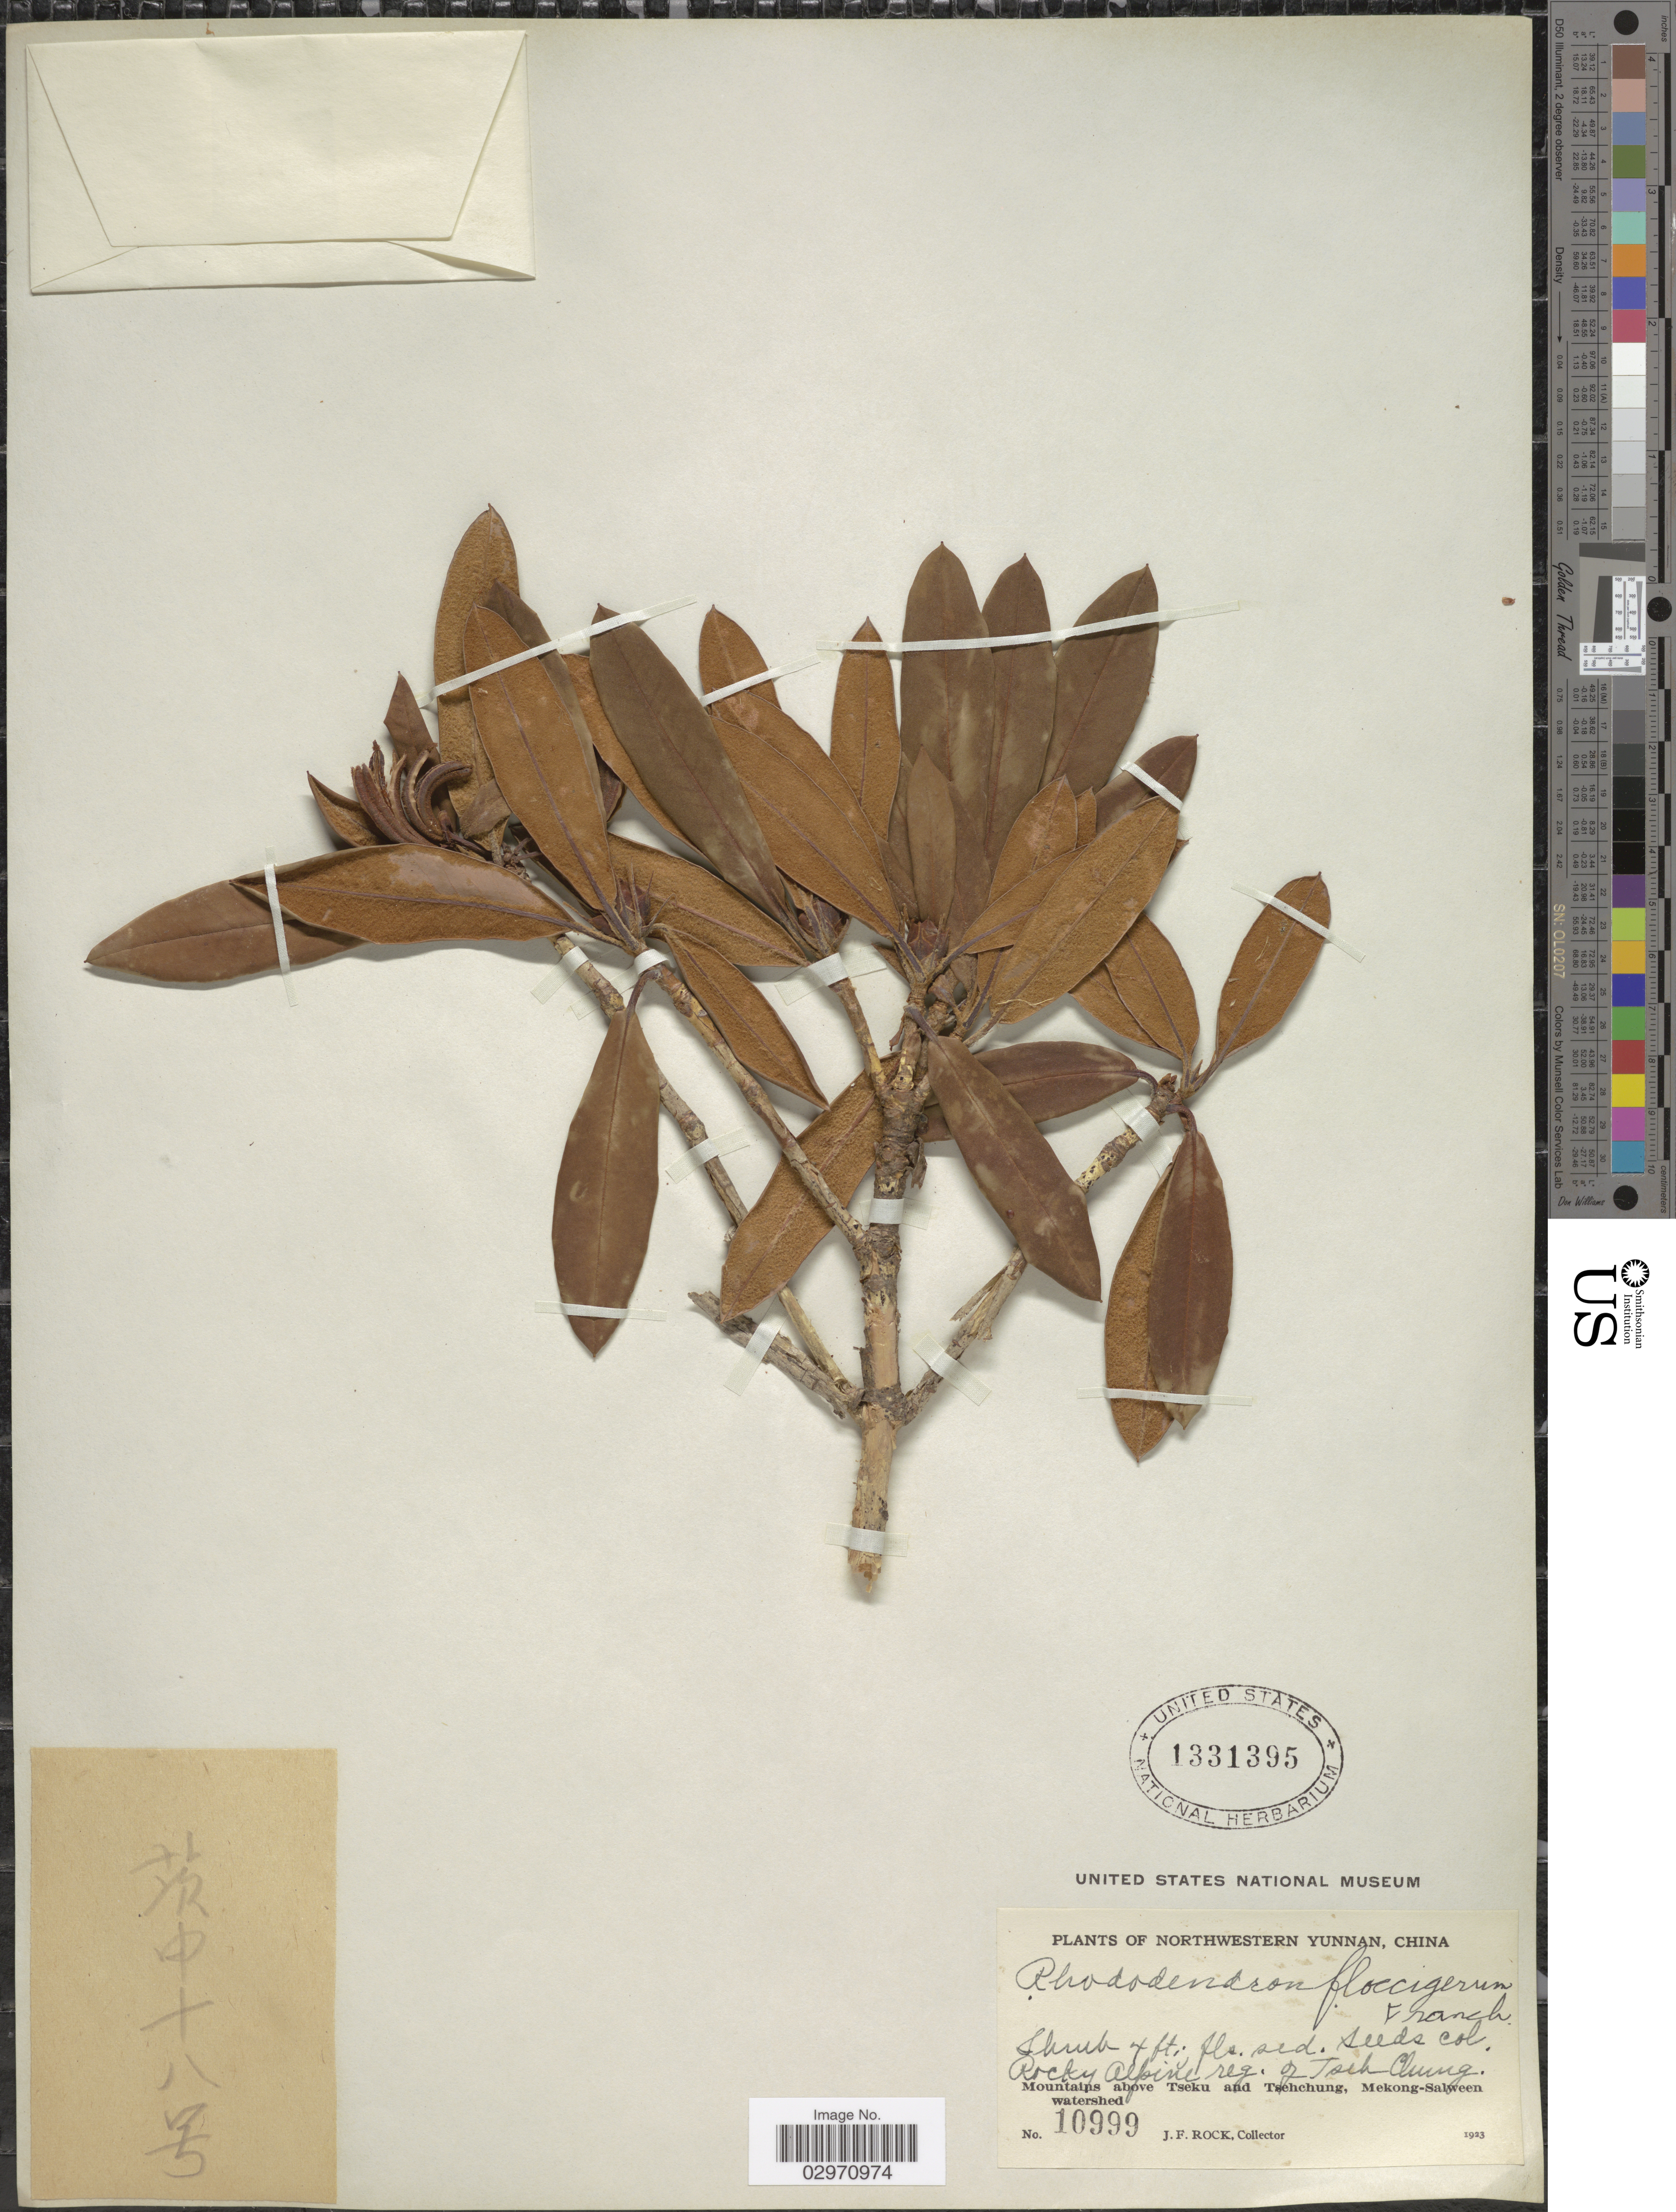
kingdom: Plantae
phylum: Tracheophyta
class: Magnoliopsida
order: Ericales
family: Ericaceae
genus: Rhododendron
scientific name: Rhododendron floccigerum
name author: Franch.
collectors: J. Rock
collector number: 10999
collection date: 1923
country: China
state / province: Yunnan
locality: Rocky Alpine reg. of Tseh Chung Mountains above Tseku and Tsehchung, Mekong-Salween watershed.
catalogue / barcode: US 1331395